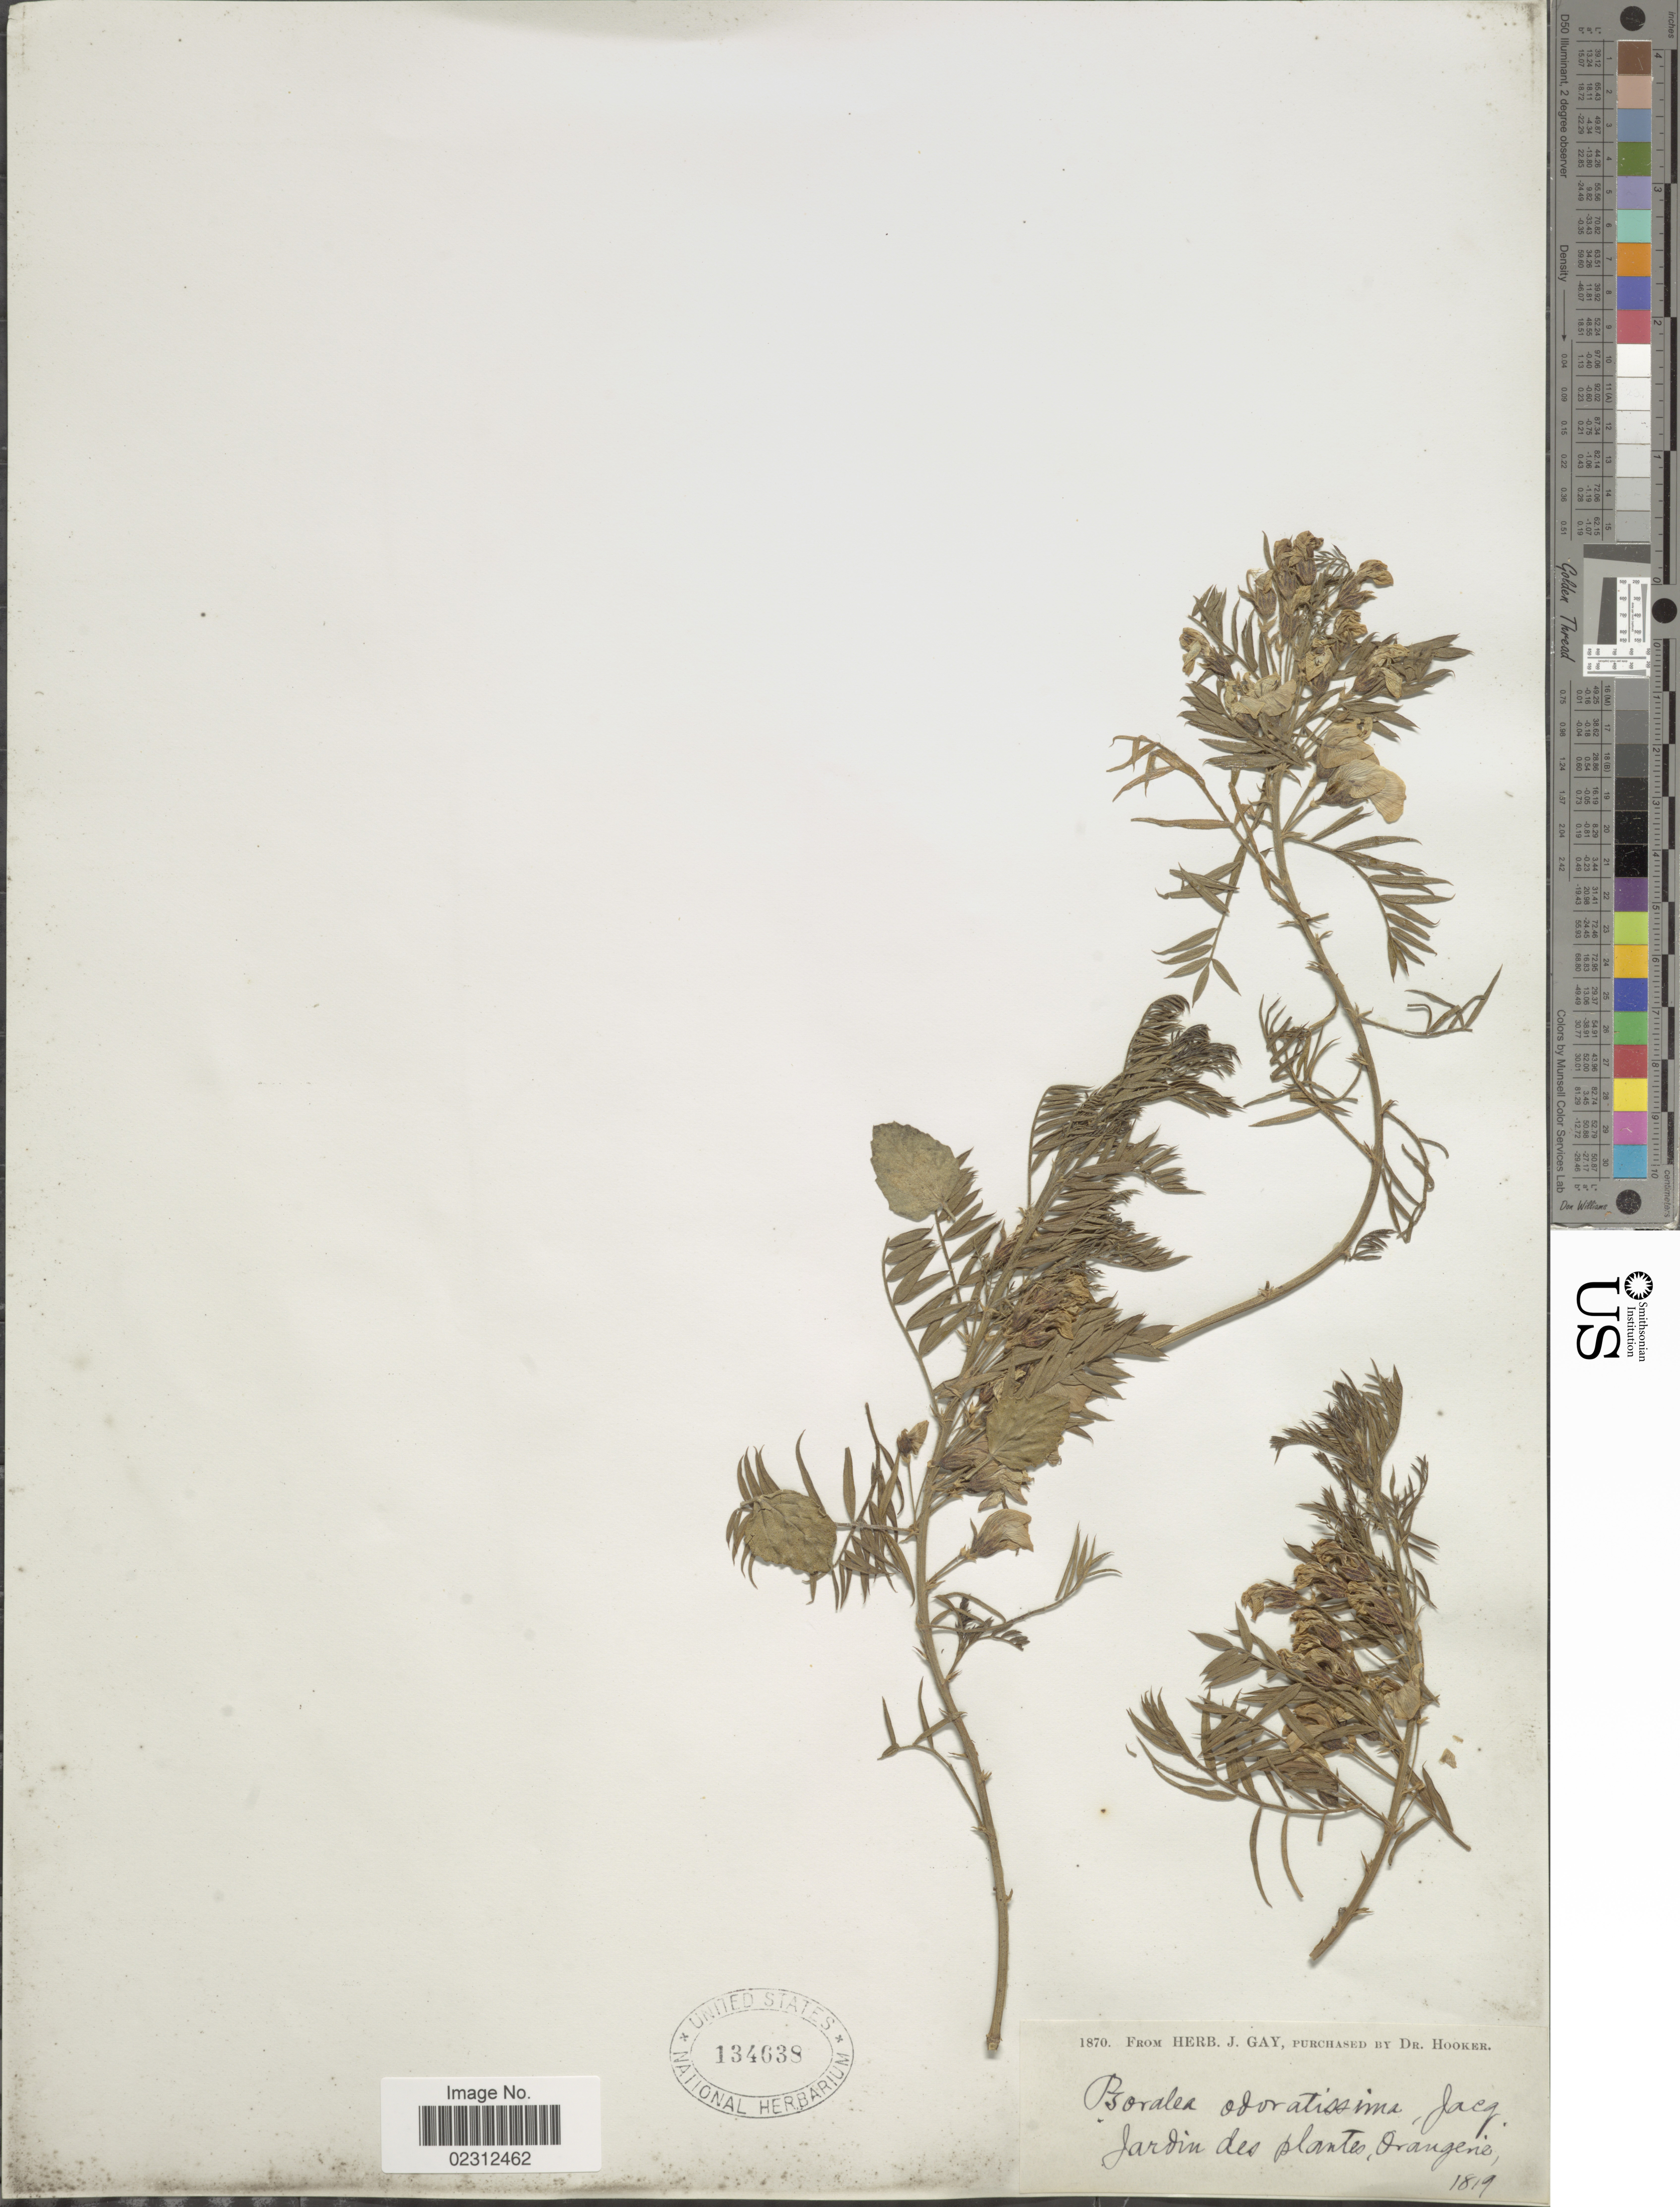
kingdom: Plantae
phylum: Tracheophyta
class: Magnoliopsida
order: Fabales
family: Fabaceae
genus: Psoralea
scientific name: Psoralea odoratissima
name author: Jacq.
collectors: ex herb. J. Gay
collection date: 1819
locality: Jardin des plantes Orangene [interpreted]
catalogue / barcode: US 134638